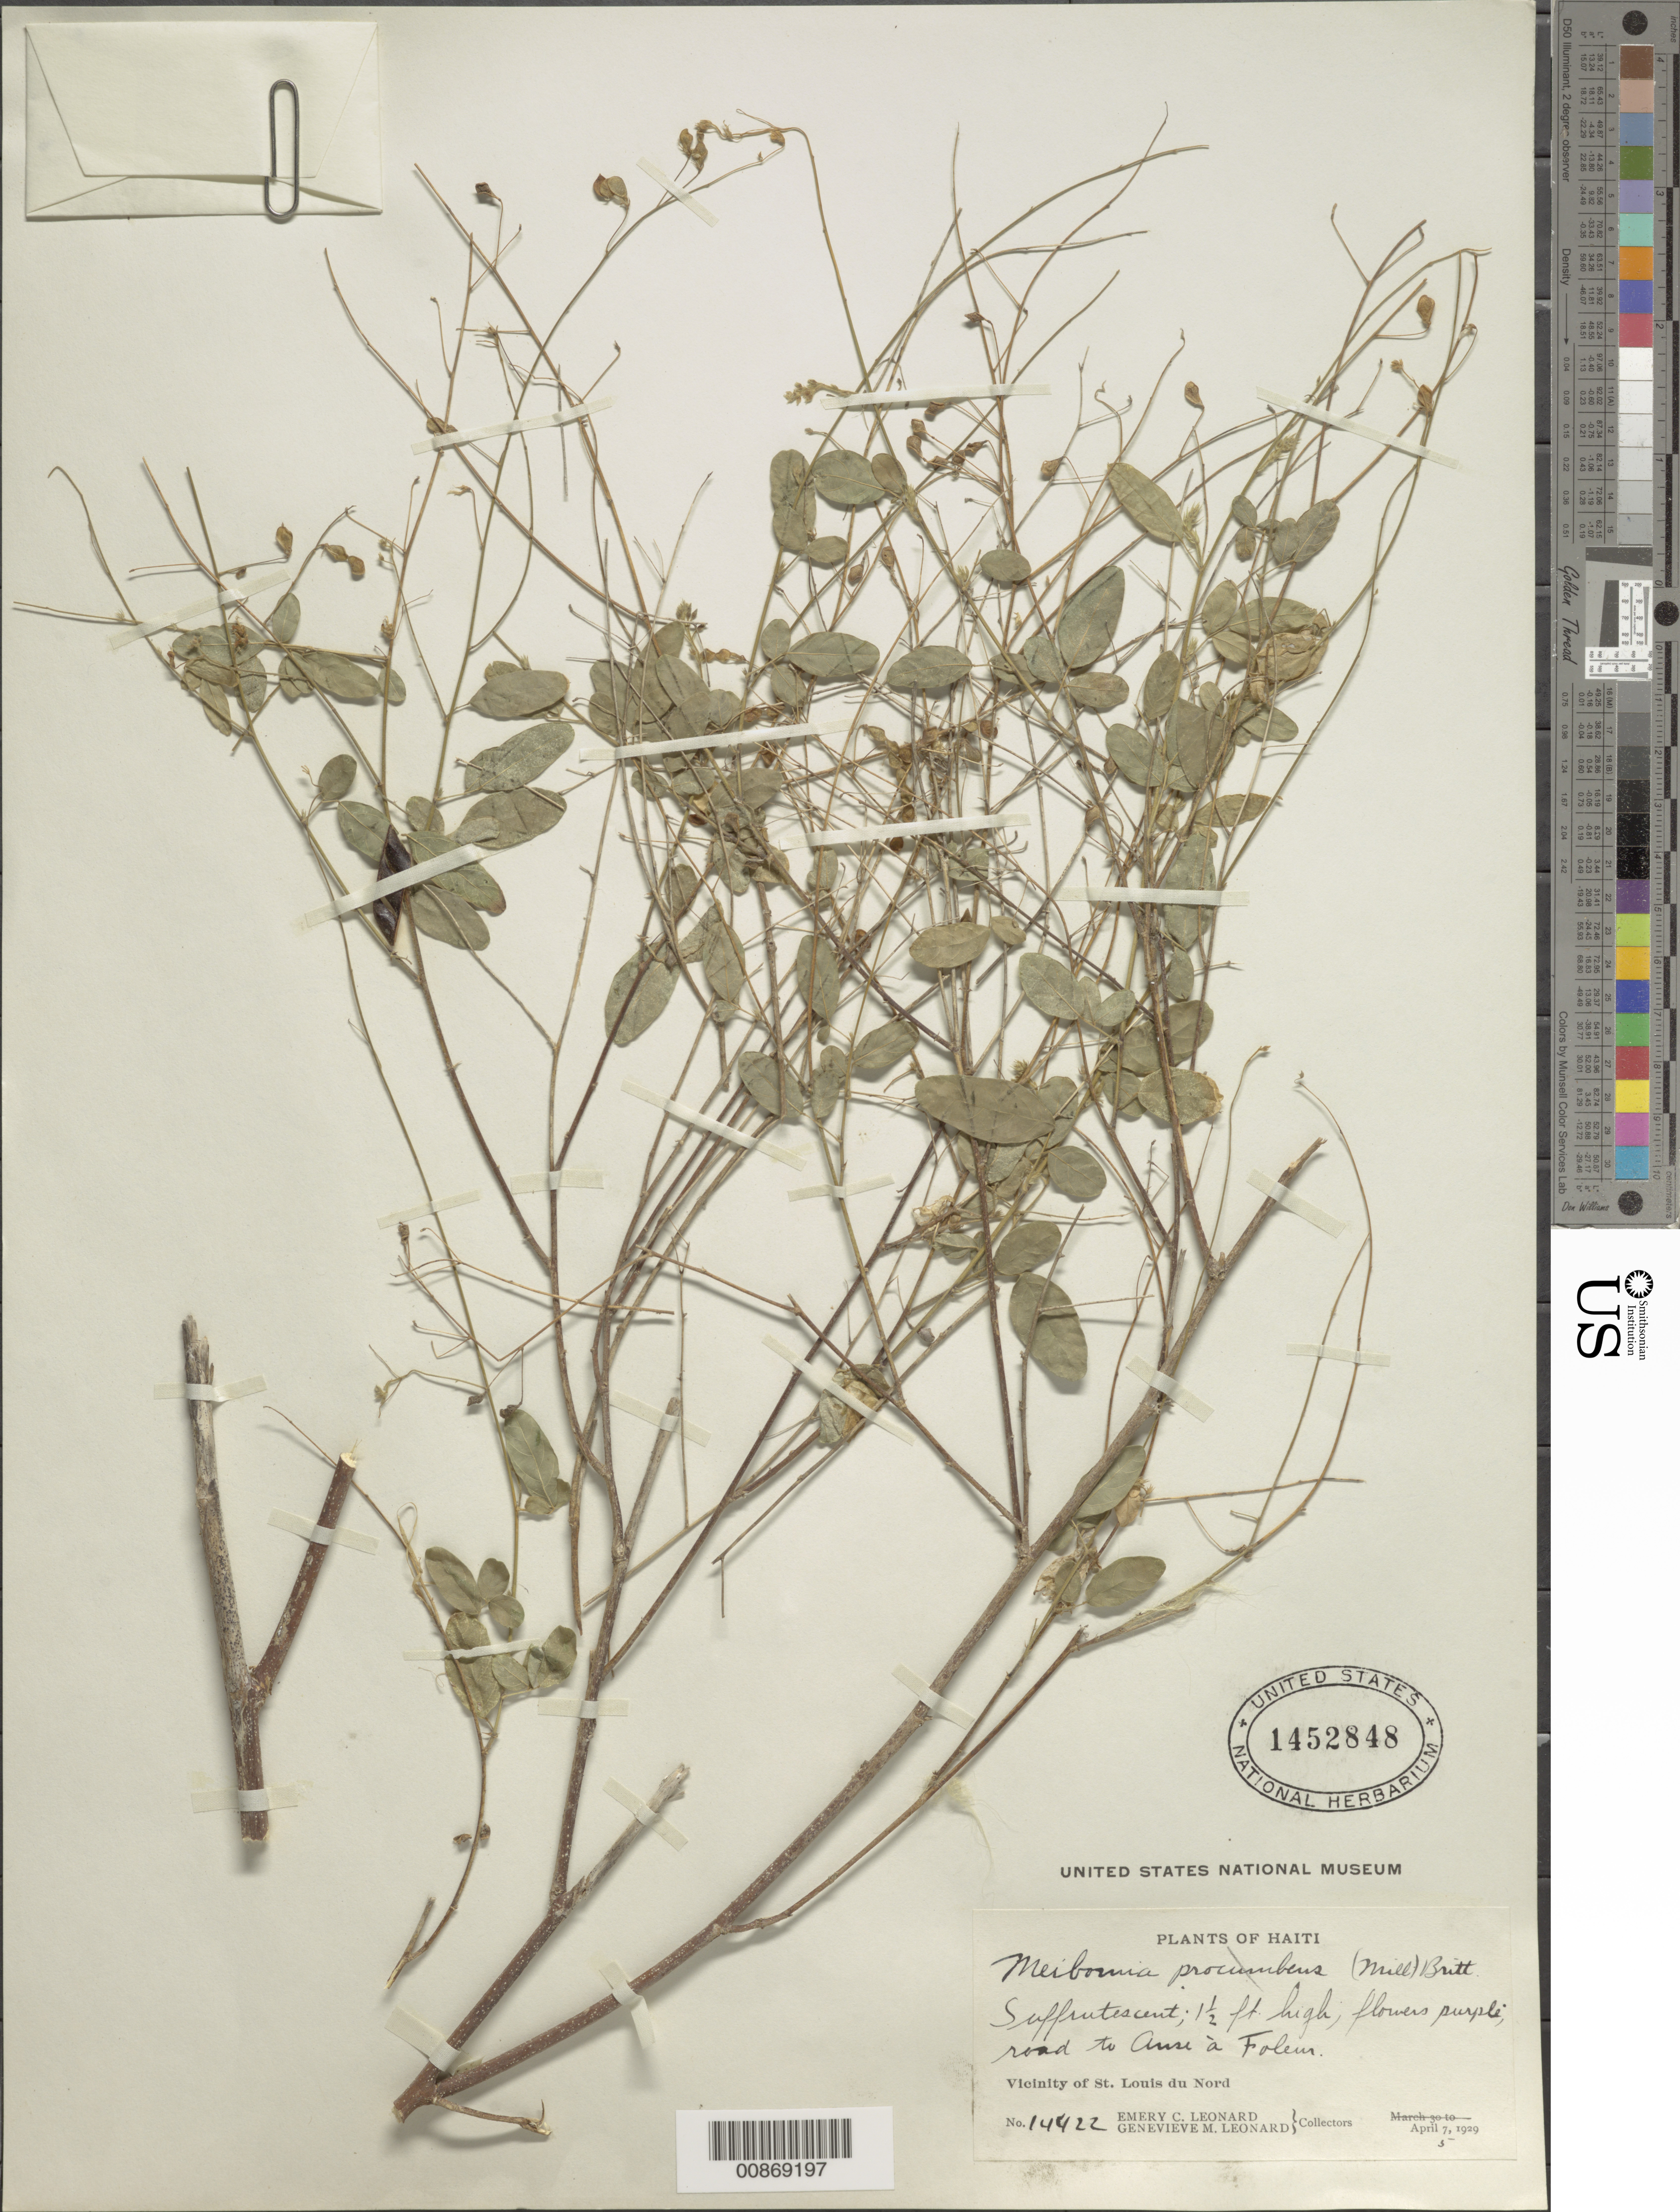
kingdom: Plantae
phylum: Tracheophyta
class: Magnoliopsida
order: Fabales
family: Fabaceae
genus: Desmodium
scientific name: Desmodium procumbens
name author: (Mill.) Hitchc.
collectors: E. C. Leonard & G. M. Leonard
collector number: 14422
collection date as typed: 05 Apr 1929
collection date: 1929-04-05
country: Haiti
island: Hispaniola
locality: Vicinity of St. Louis du Nord. Road to Anse à Foleur.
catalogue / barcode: US 1452848